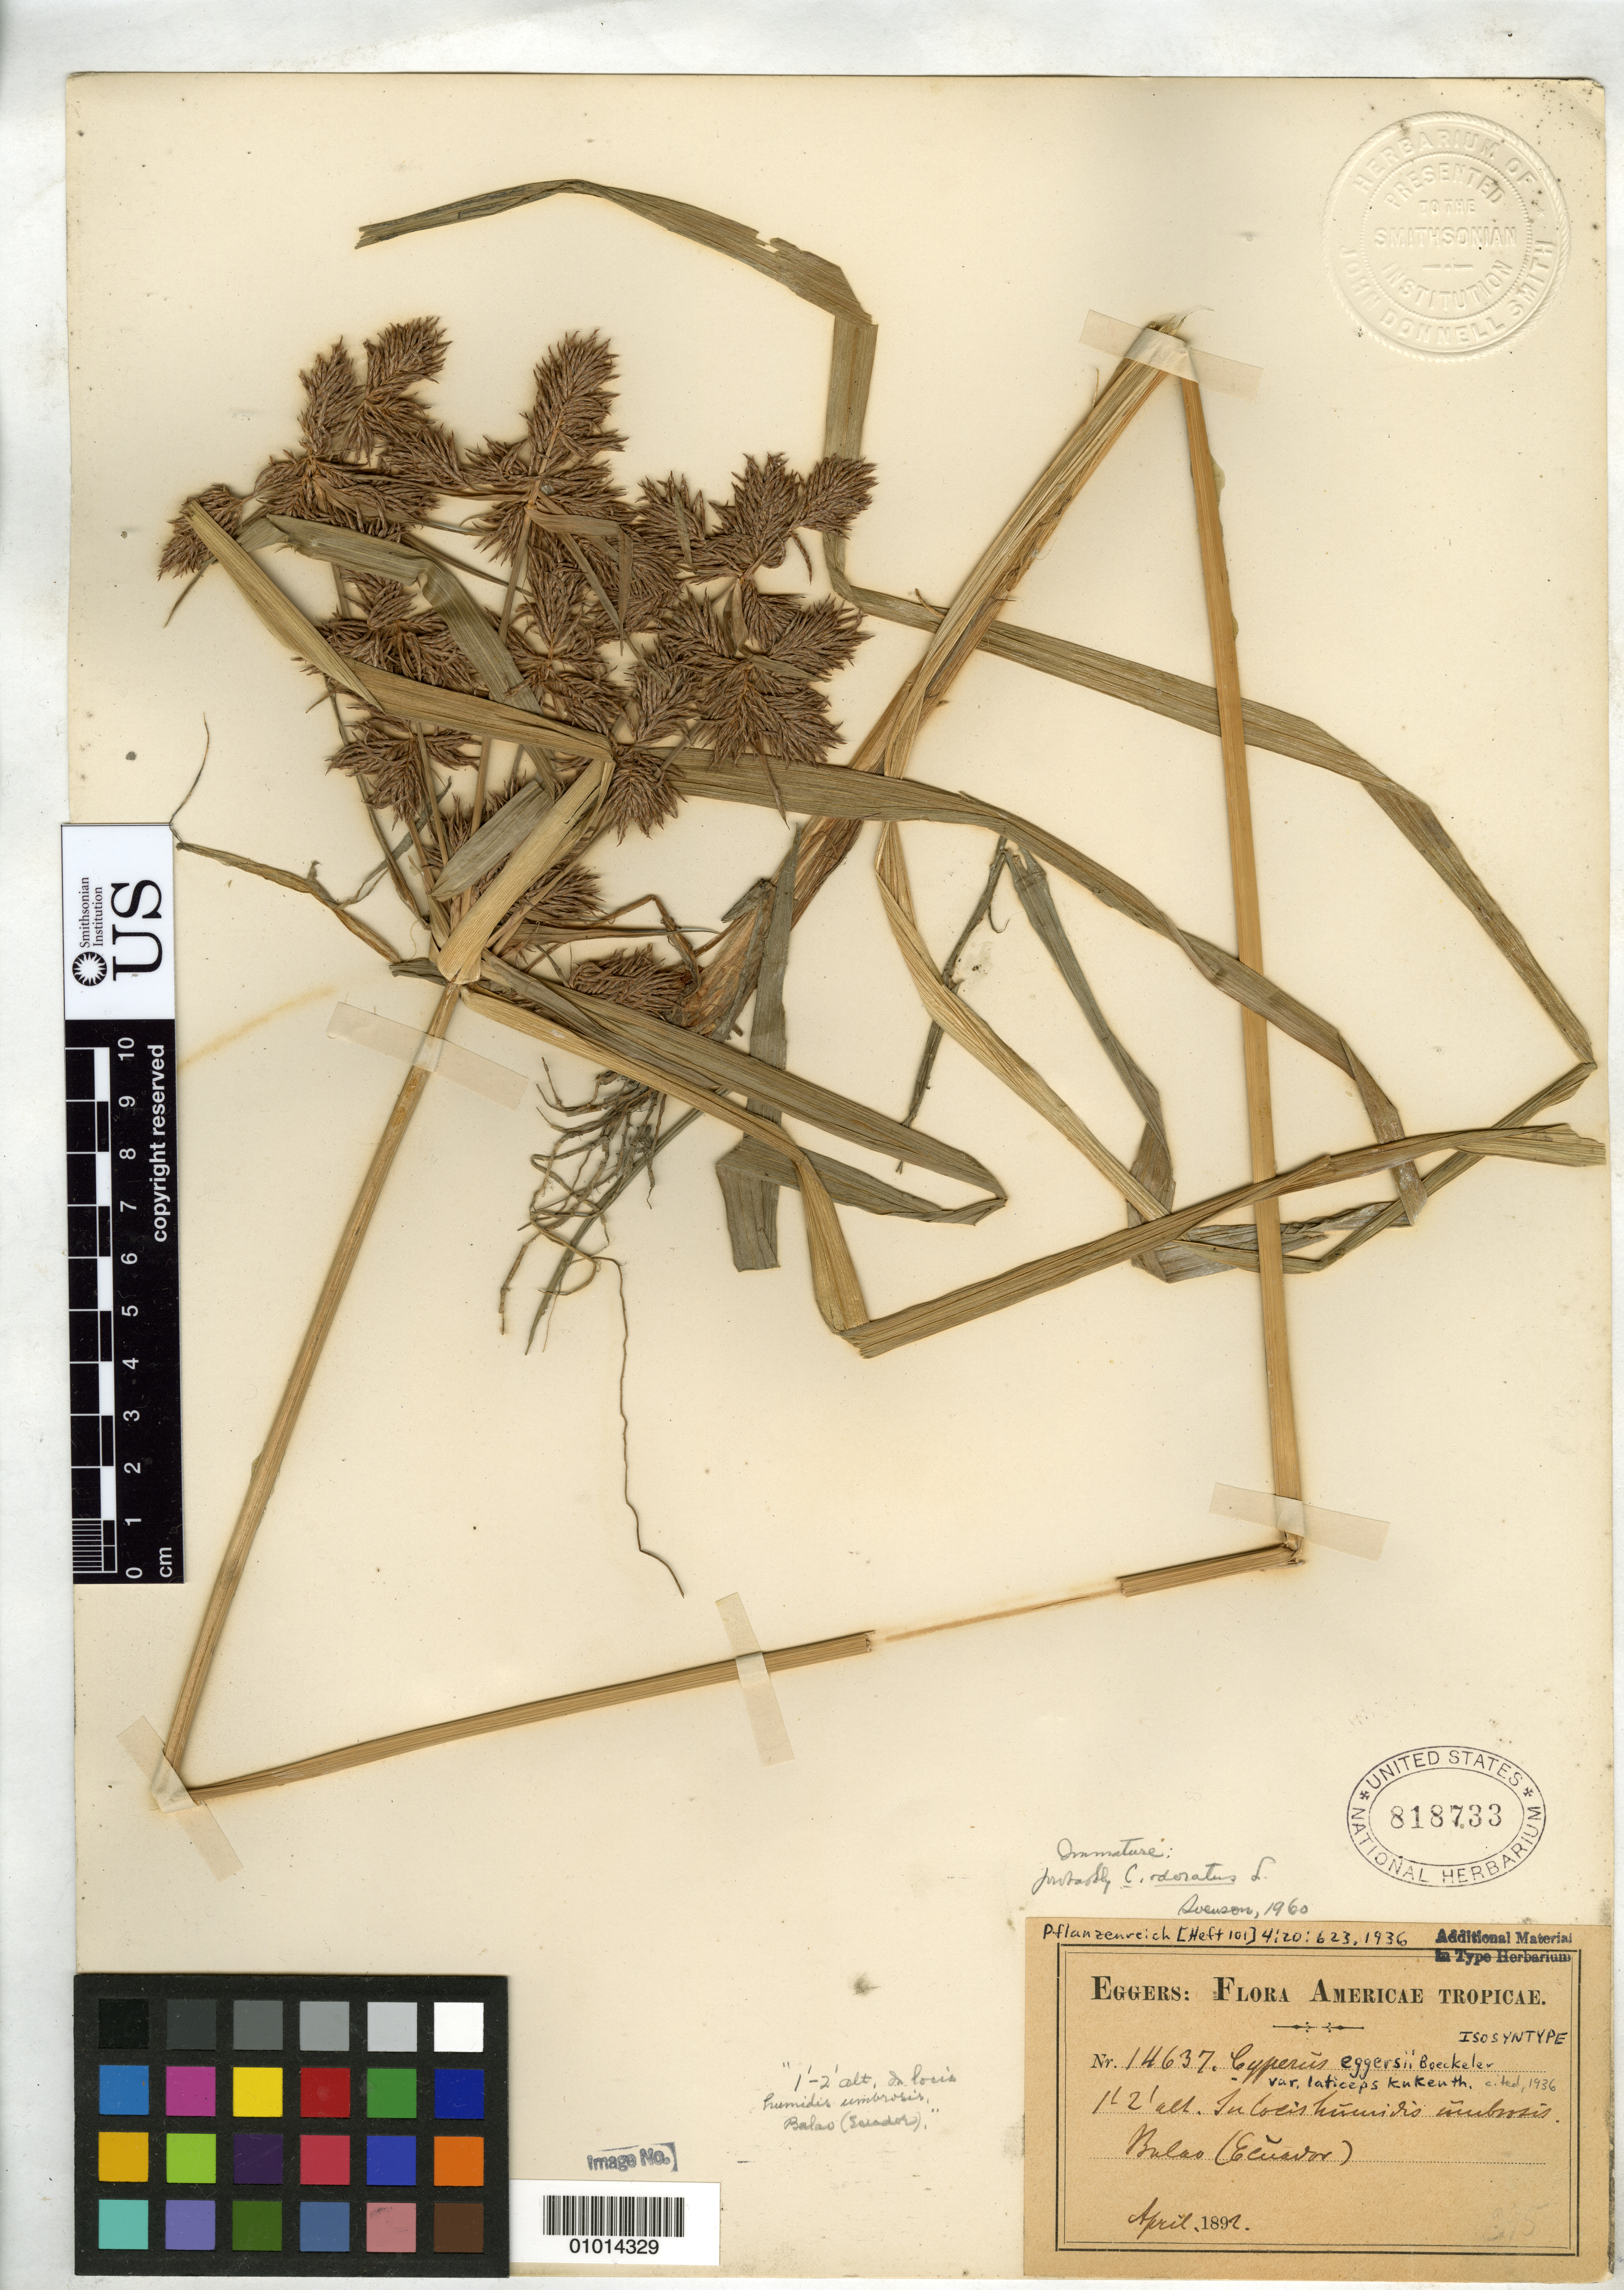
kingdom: Plantae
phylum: Tracheophyta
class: Liliopsida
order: Poales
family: Cyperaceae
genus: Cyperus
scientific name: Cyperus eggersii var. laticeps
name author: Kük. in Engl.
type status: Syntype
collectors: H. F. A. von Eggers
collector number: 14637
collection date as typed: Apr 1892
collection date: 1892-04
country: Ecuador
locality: Balao.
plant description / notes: Specimen ex John Donnell Smith herbarium.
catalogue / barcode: US 818733